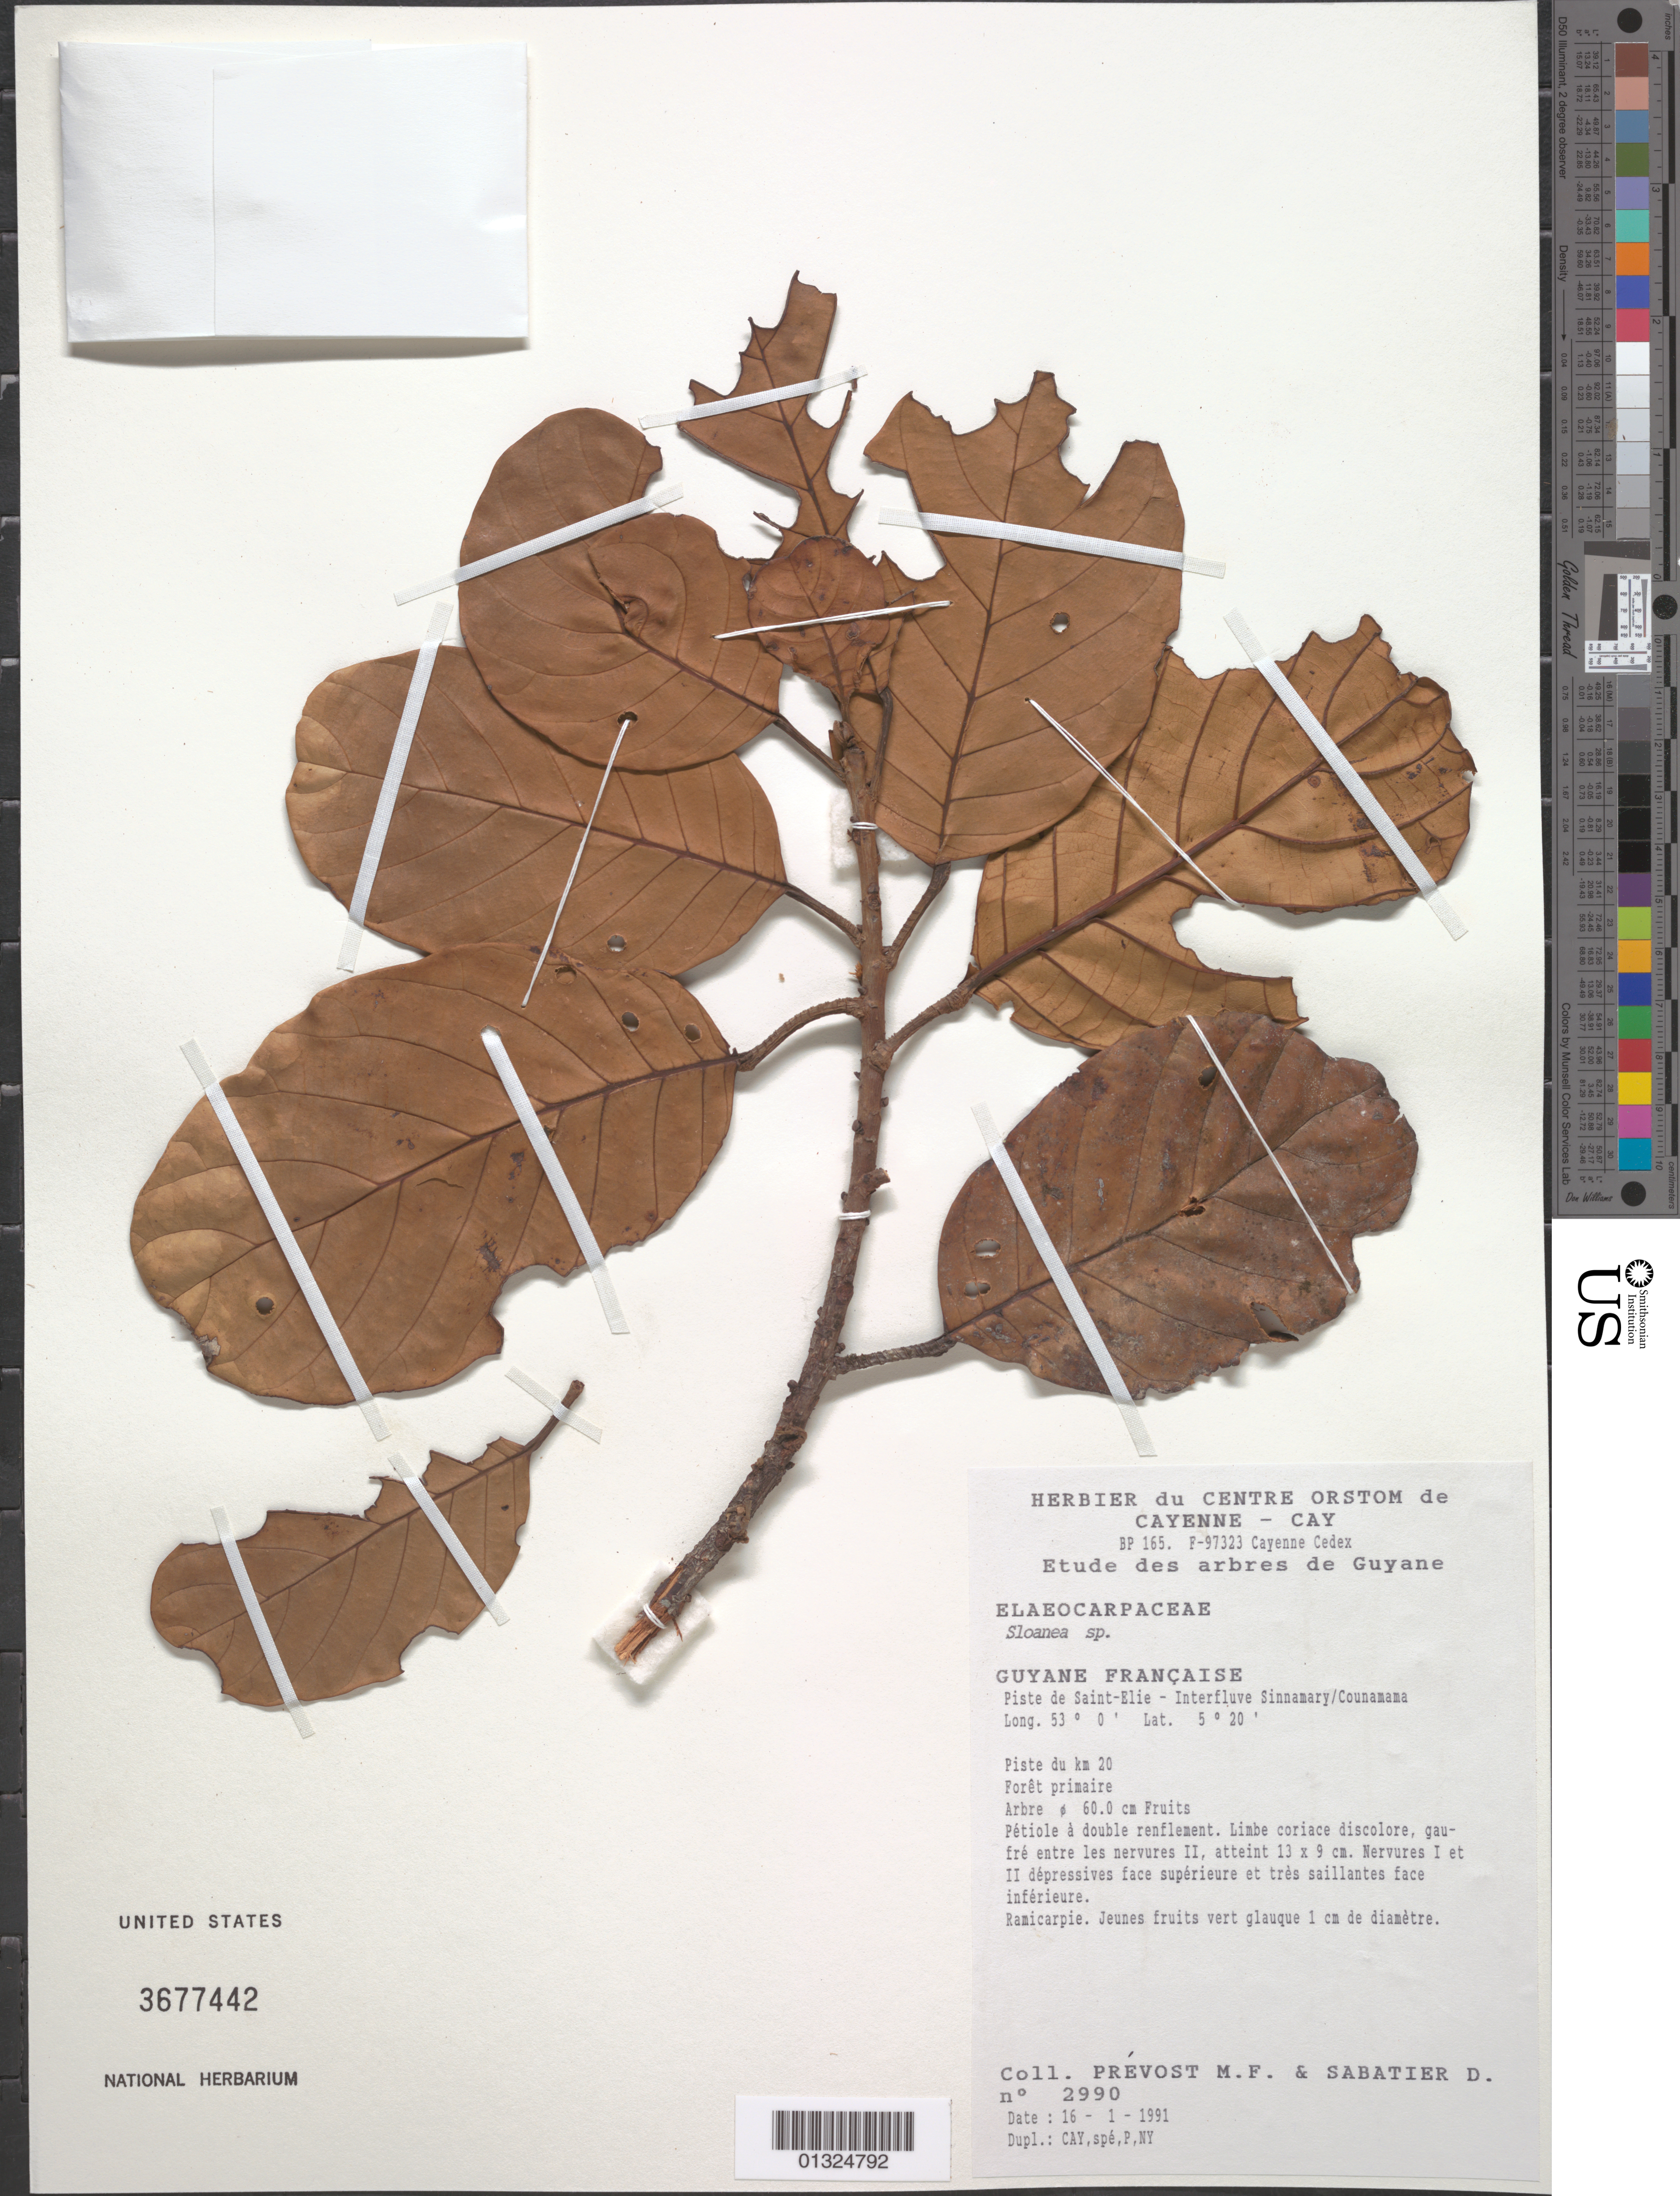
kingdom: Plantae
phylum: Tracheophyta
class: Magnoliopsida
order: Oxalidales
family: Elaeocarpaceae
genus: Sloanea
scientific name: Sloanea sp.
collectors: M.-F. Prévost & D. Sabatier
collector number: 2990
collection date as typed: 16 Jan 1991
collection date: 1991-01-16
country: French Guiana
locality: Piste de saint-elie - interfluve sinnamary / counamama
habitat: Foret primaire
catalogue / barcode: US 3677442